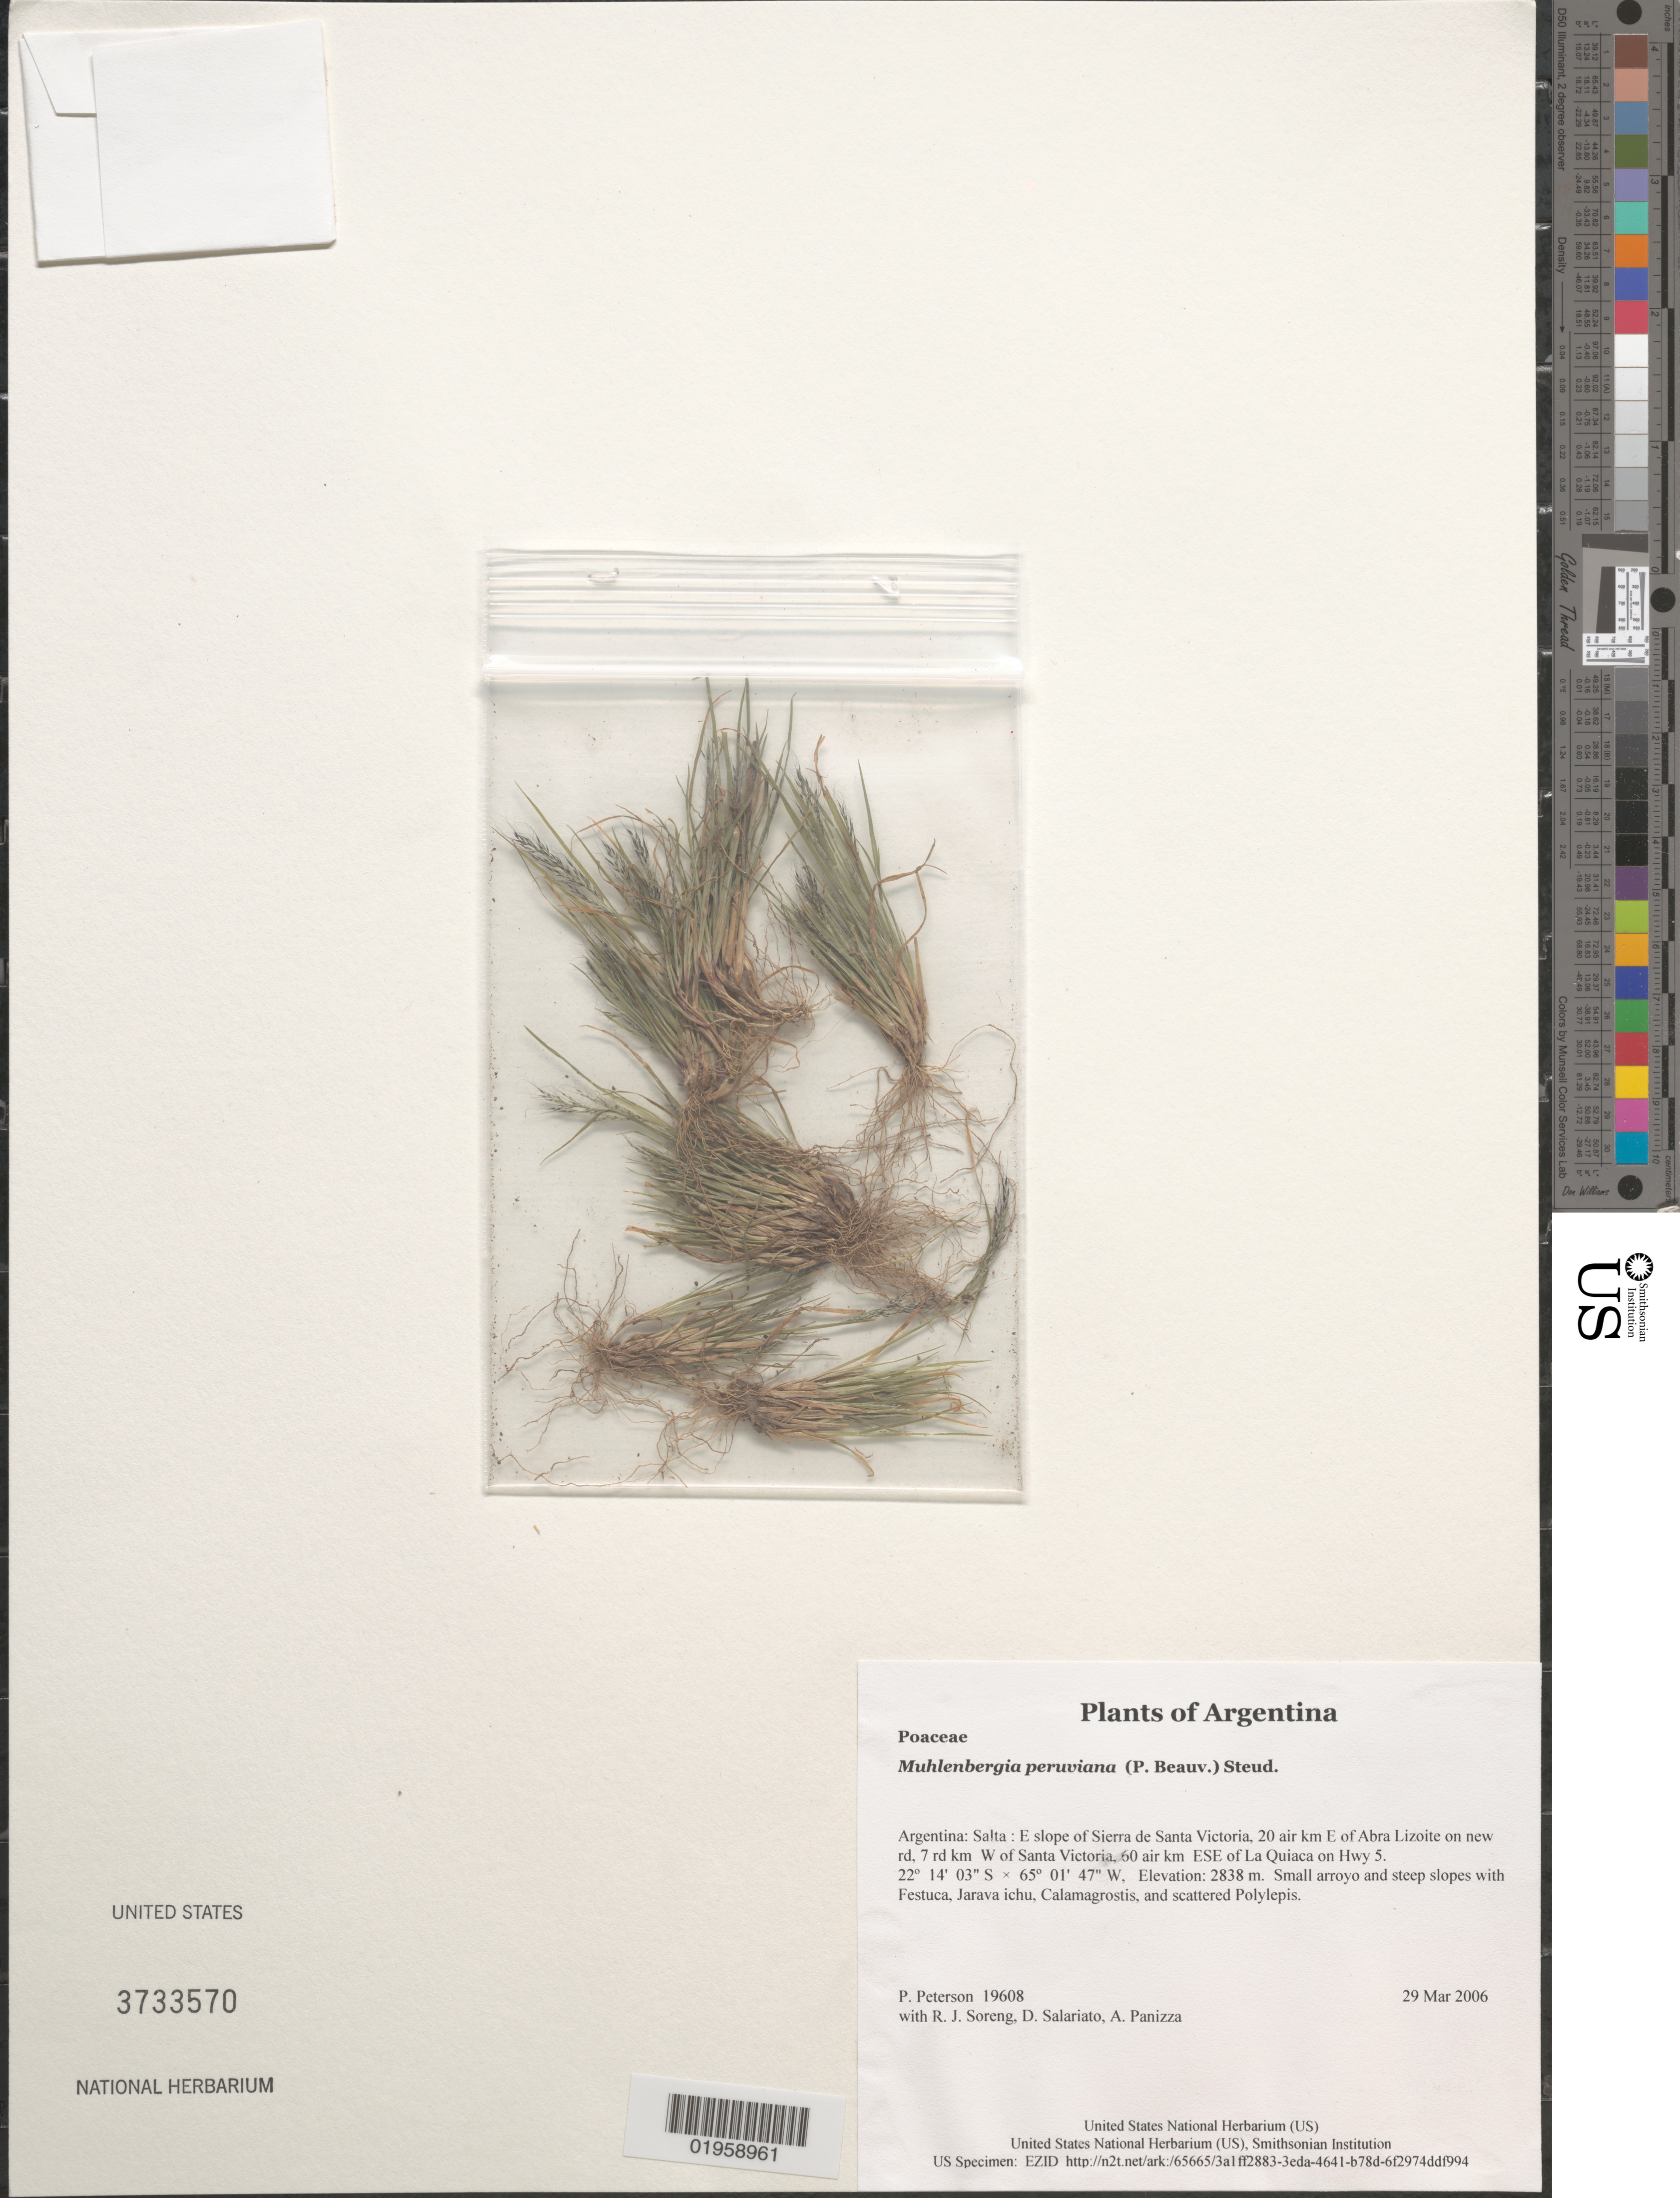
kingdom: Plantae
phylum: Tracheophyta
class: Liliopsida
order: Poales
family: Poaceae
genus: Muhlenbergia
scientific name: Muhlenbergia peruviana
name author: (P. Beauv.) Steud.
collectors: P. M. Peterson, R. J. Soreng, D. Salariato & A. Panizza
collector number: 19608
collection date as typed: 29 Mar 2006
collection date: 2006-03-29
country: Argentina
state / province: Salta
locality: E slope of Sierra de Santa Victoria, 20 air km E of Abra Lizoite on new rd, 7 rd km W of Santa Victoria, 60 air km ESE of La Quiaca on Hwy 5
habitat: Small arroyo and steep slopes with Festuca, Jarava ichu, Calamagrostis, and scattered Polylepis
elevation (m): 2838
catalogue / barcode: US 3733570